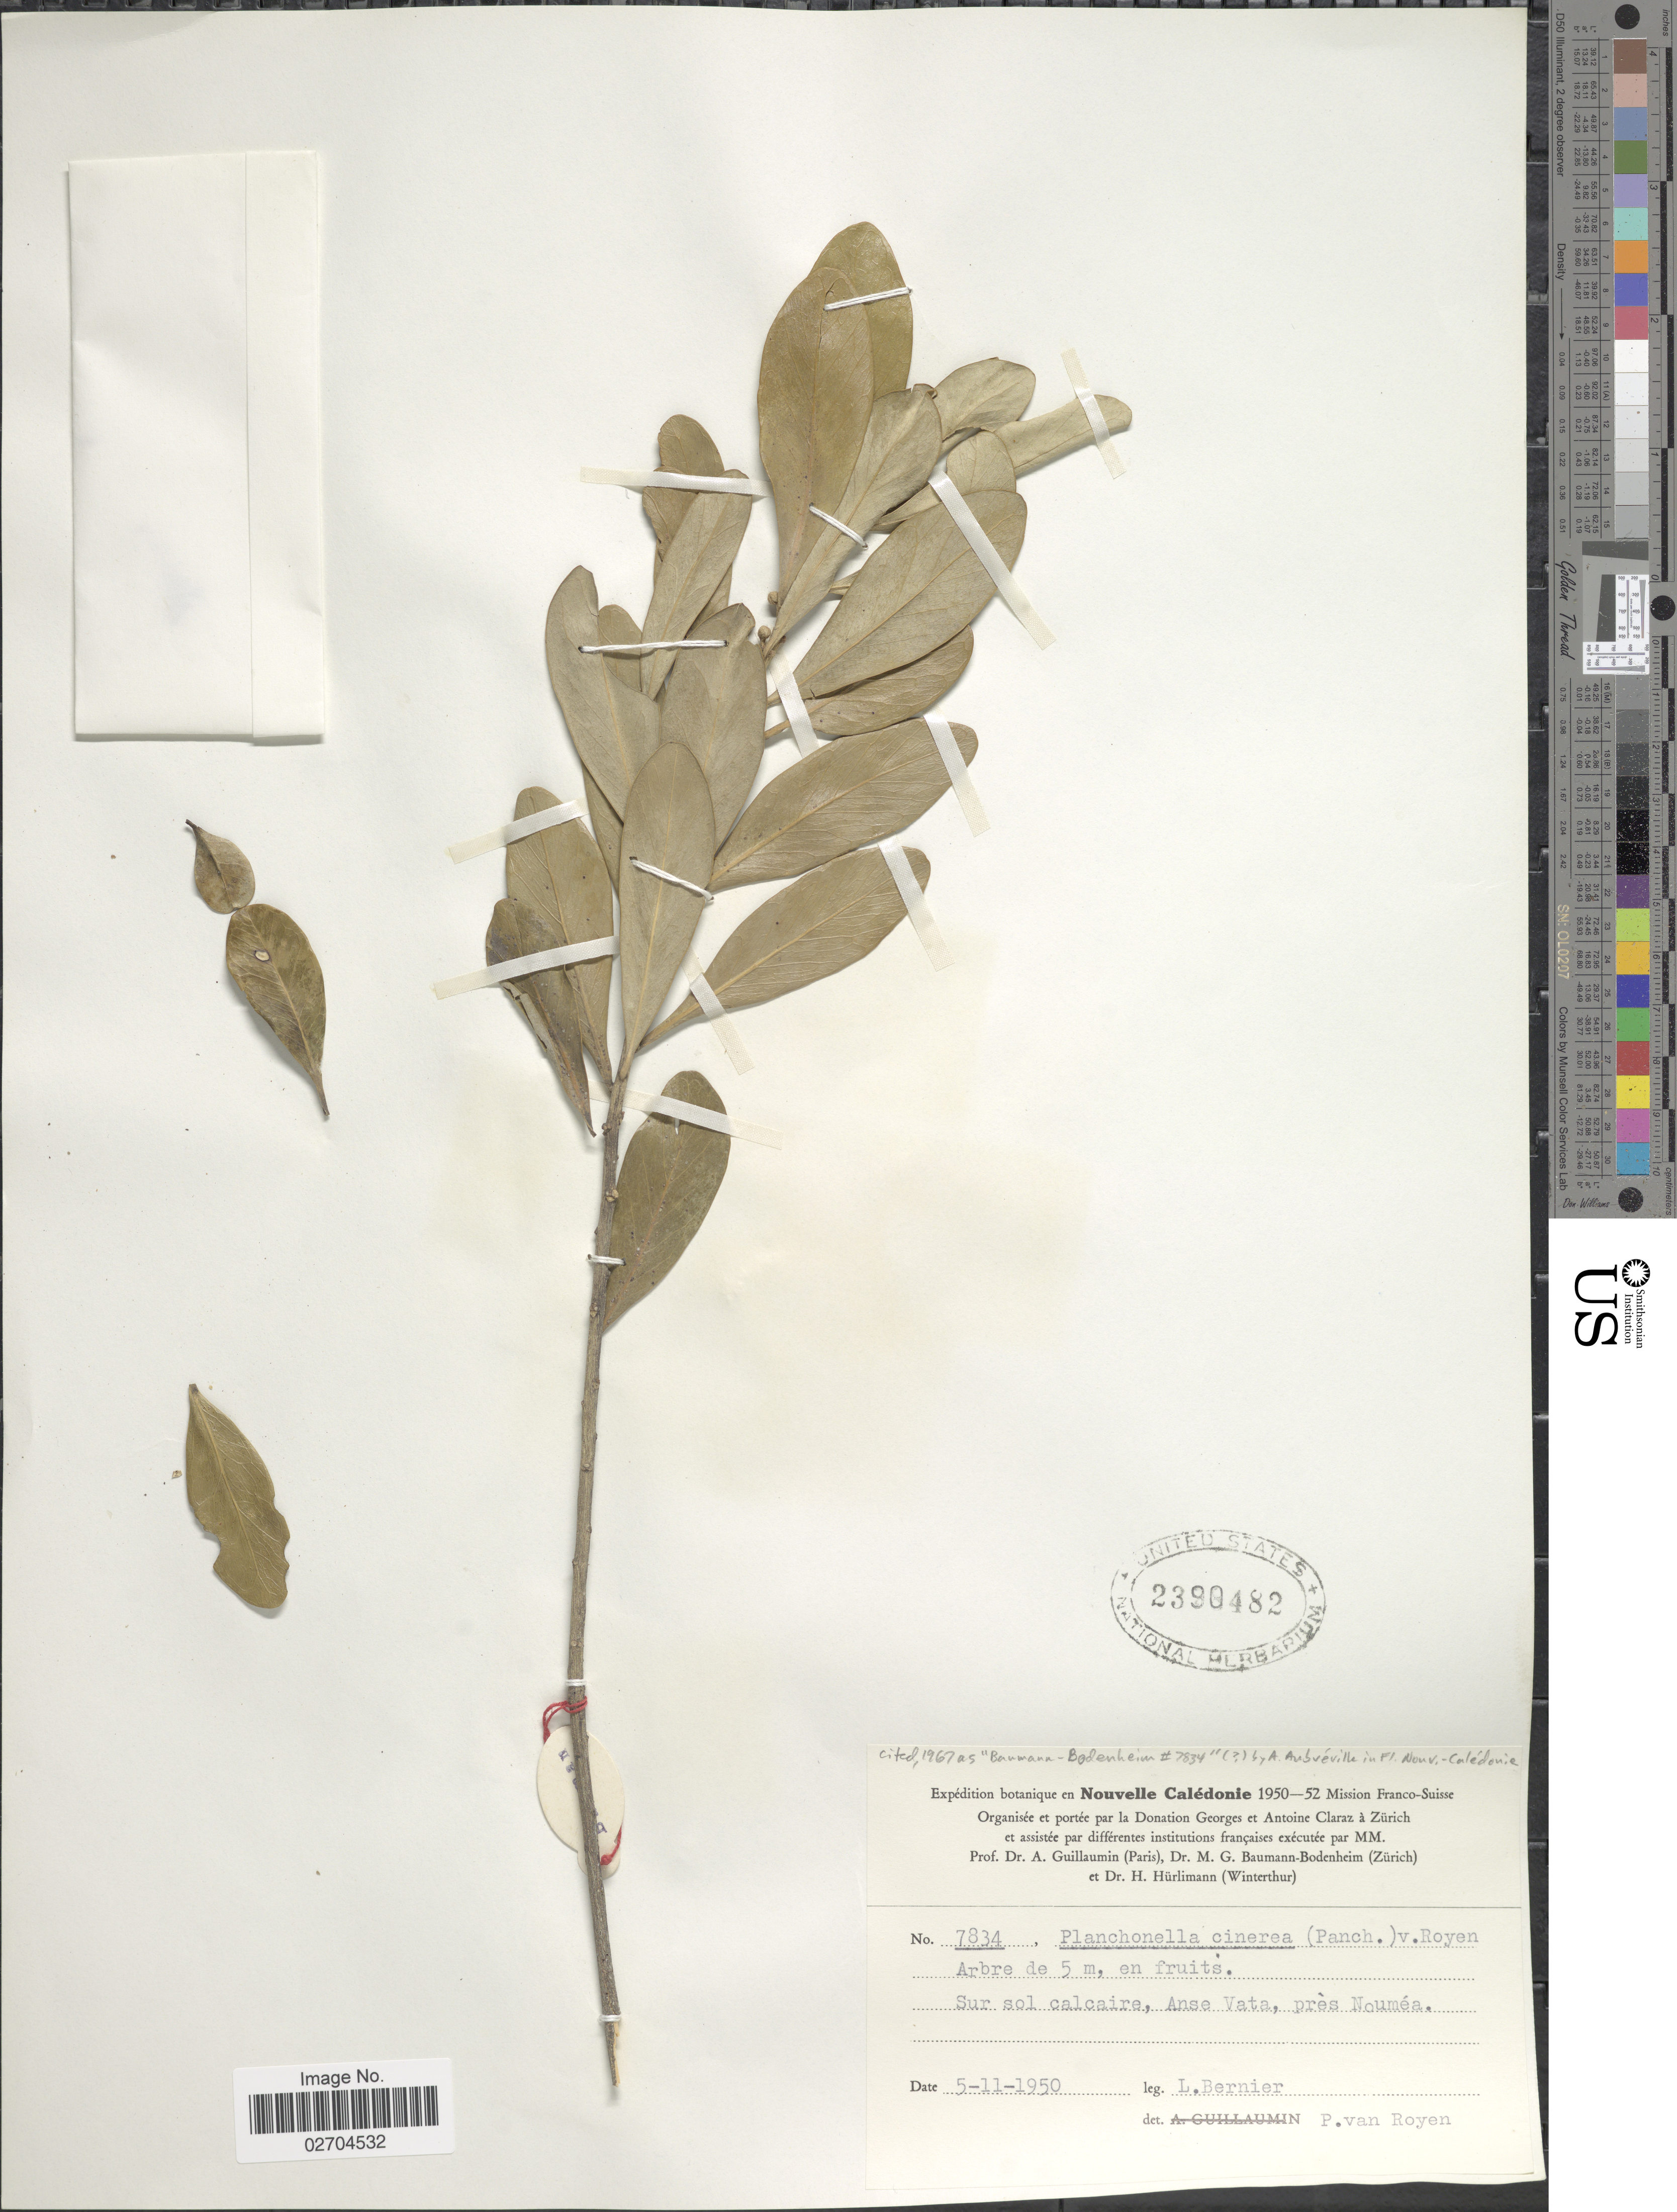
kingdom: Plantae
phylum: Tracheophyta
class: Magnoliopsida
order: Ericales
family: Sapotaceae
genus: Planchonella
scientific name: Planchonella cinerea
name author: (Pancher ex Baill.) P. Royen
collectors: L. Bernier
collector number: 7834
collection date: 1950-11-05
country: New Caledonia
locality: Sur sol calcaire, Anse Vata, pres Noumea.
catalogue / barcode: US 2390482